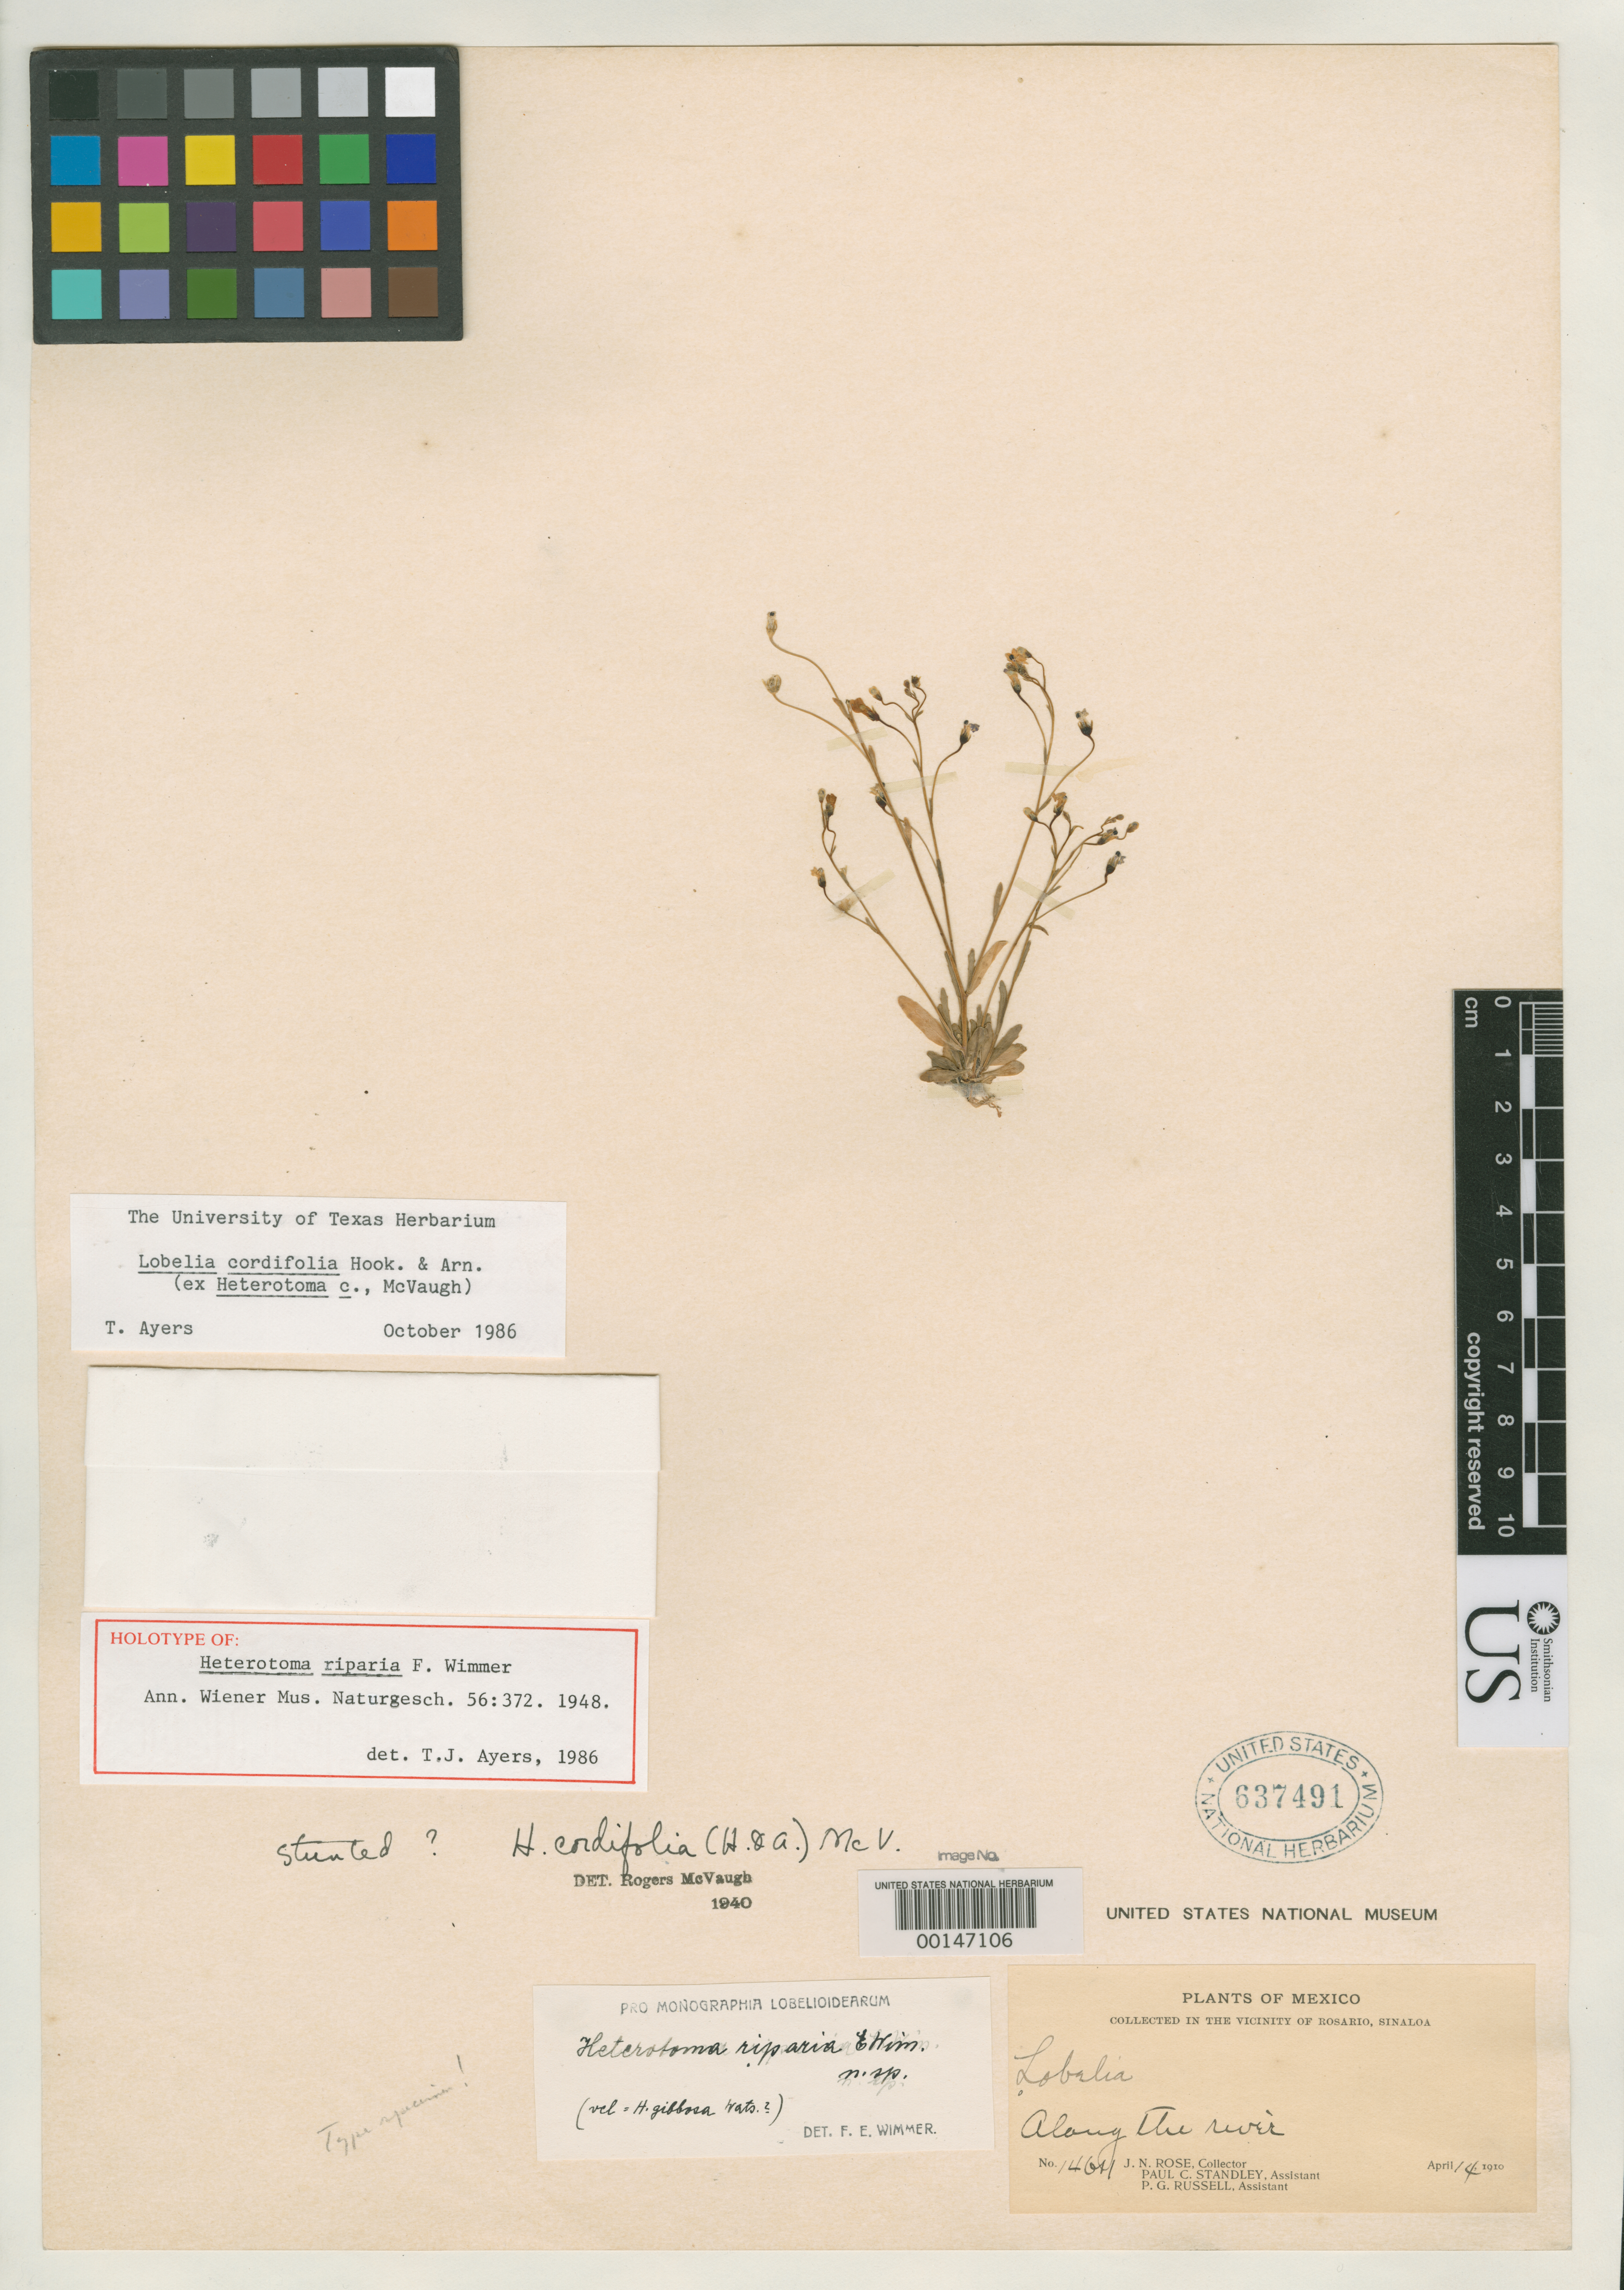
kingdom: Plantae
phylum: Tracheophyta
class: Magnoliopsida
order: Asterales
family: Campanulaceae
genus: Heterotoma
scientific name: Heterotoma riparia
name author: E. Wimm.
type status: Holotype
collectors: J. N. Rose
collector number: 14611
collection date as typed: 14 Apr 1910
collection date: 1910-04-14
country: Mexico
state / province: Sinaloa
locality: Rosario.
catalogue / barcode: US 637491